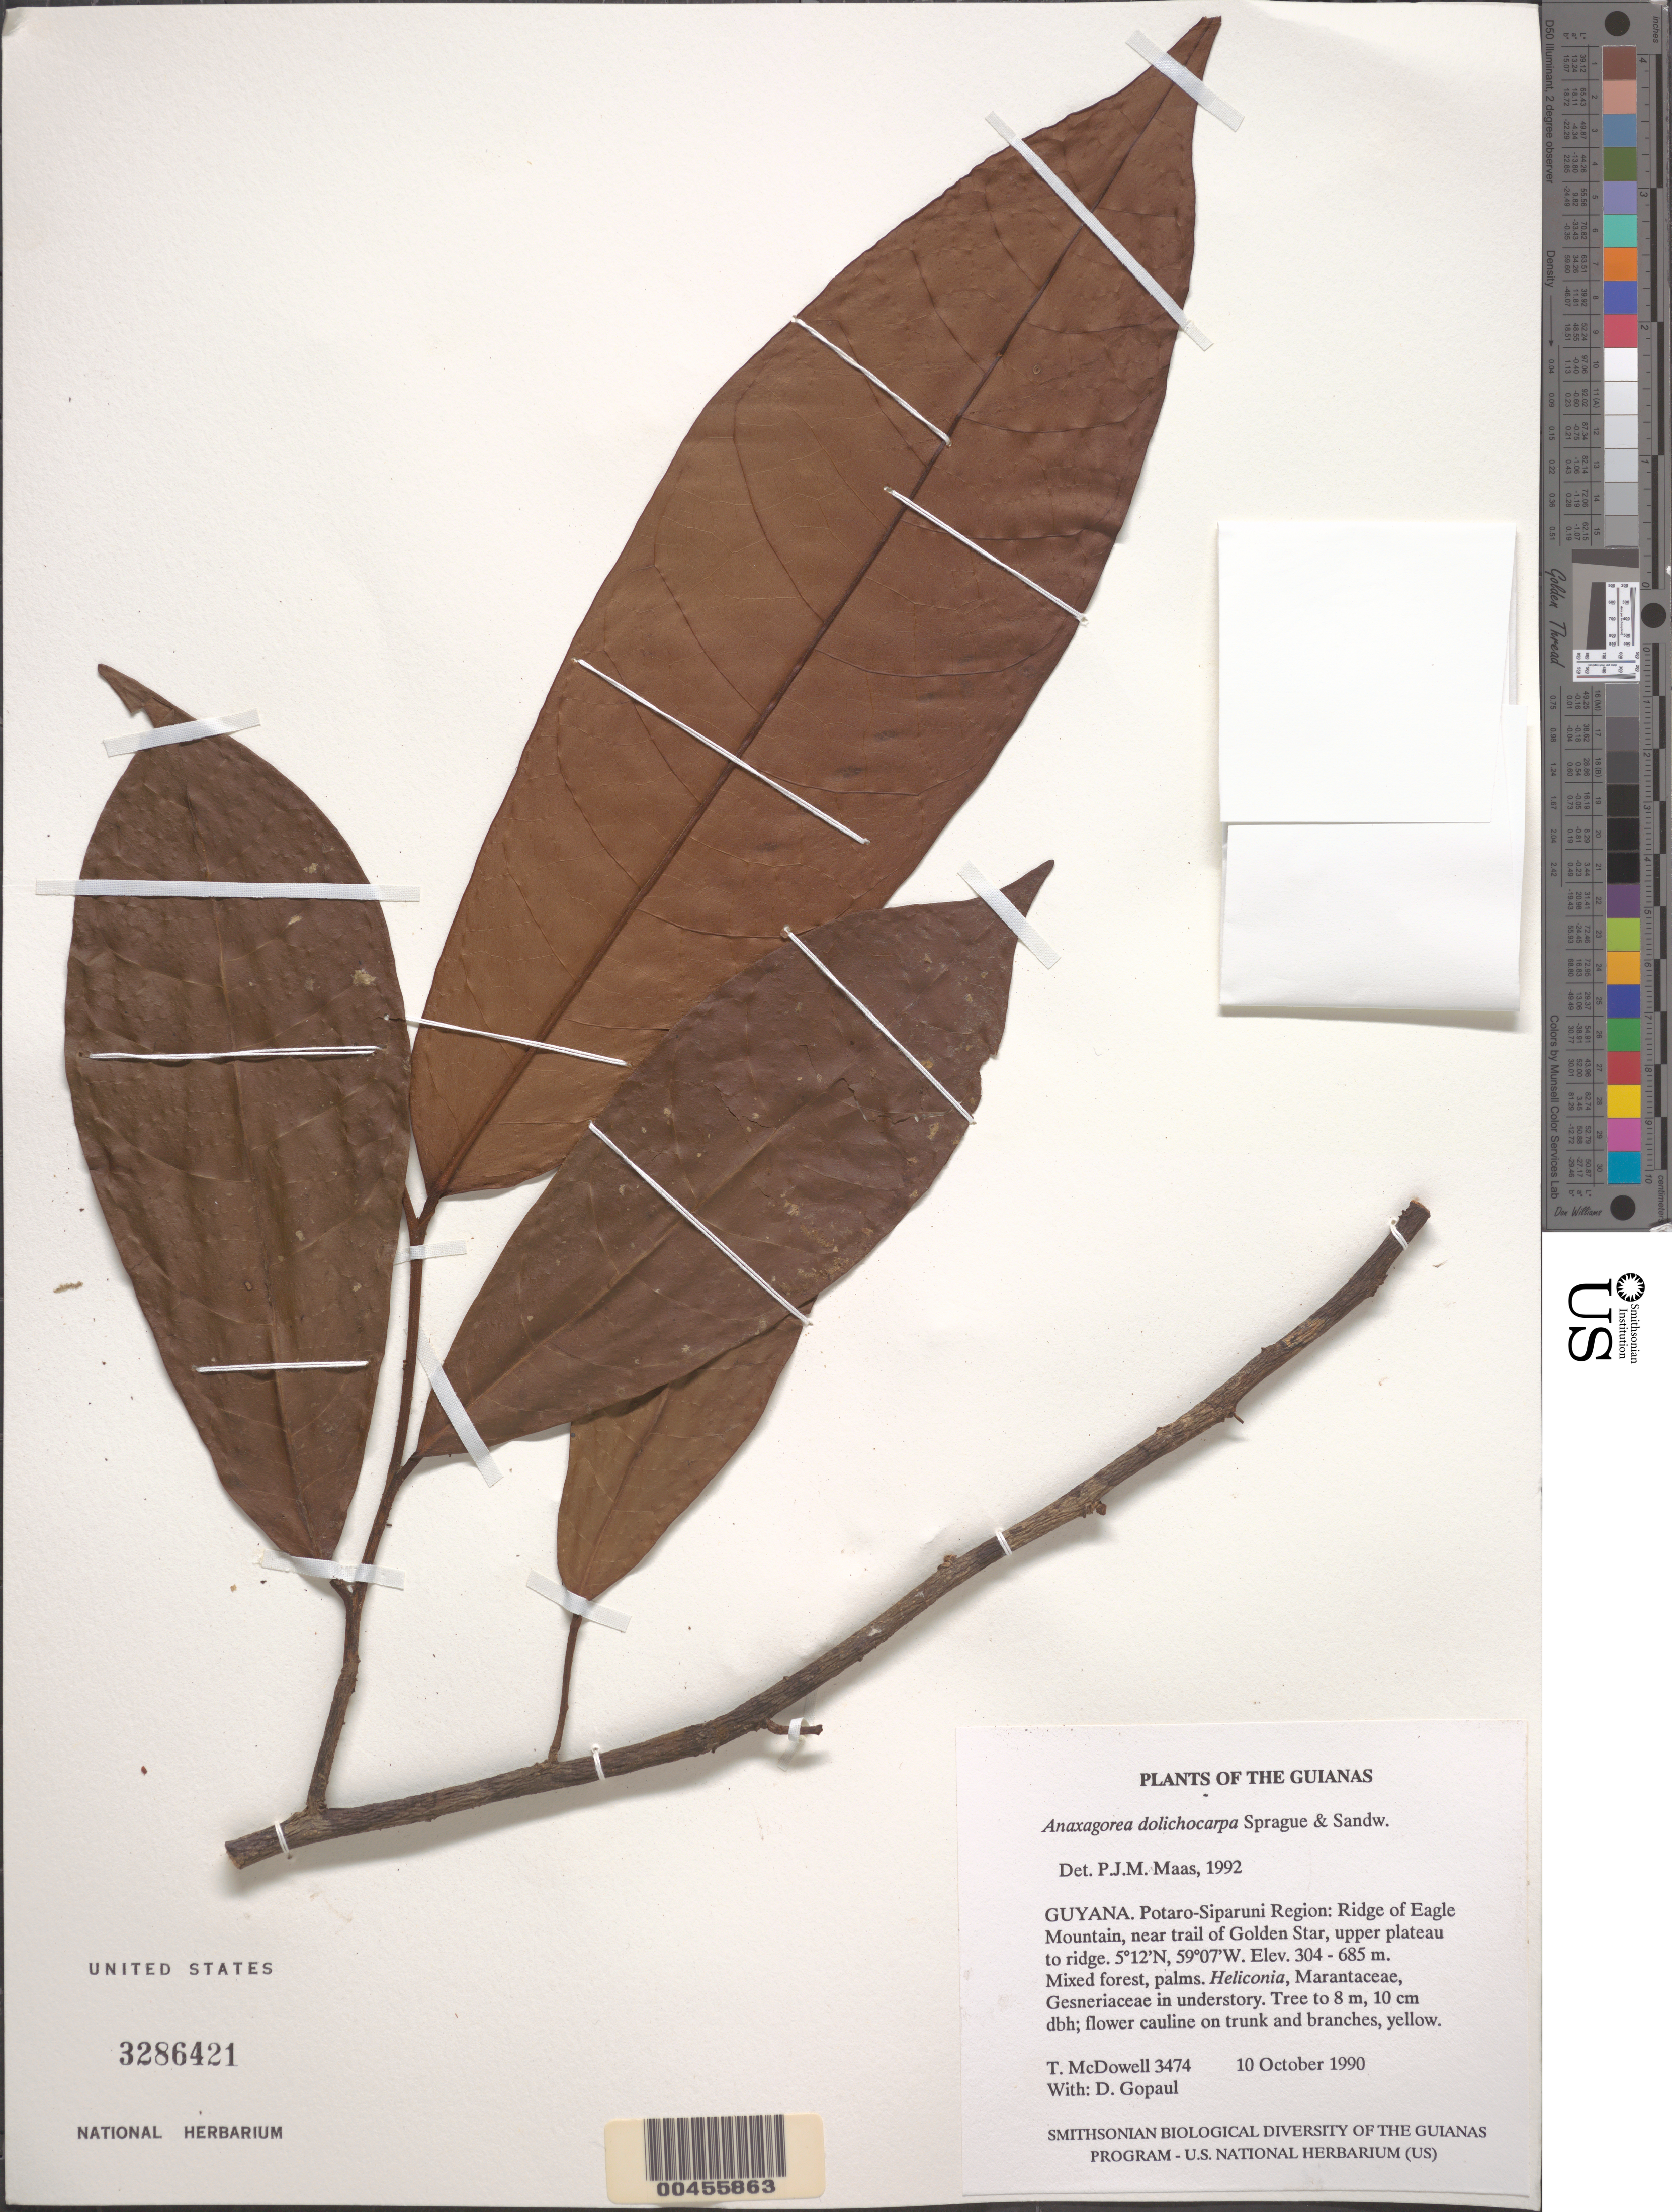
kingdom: Plantae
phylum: Tracheophyta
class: Magnoliopsida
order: Magnoliales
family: Annonaceae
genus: Anaxagorea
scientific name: Anaxagorea dolichocarpa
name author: Sprague & Sandwith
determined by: Maas, Paul J. M.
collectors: T. McDowell & D. Gopaul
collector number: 3474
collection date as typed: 10 October 1990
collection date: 1990-10-10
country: Guyana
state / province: Potaro-Siparuni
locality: Ridge of Eagle Mountain, near trail of Golden Star, upper plateau to ridge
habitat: Mixed forest, palms. Heliconia, Marantaceae, Gesneriaceae in understory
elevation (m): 304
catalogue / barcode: US 3286421